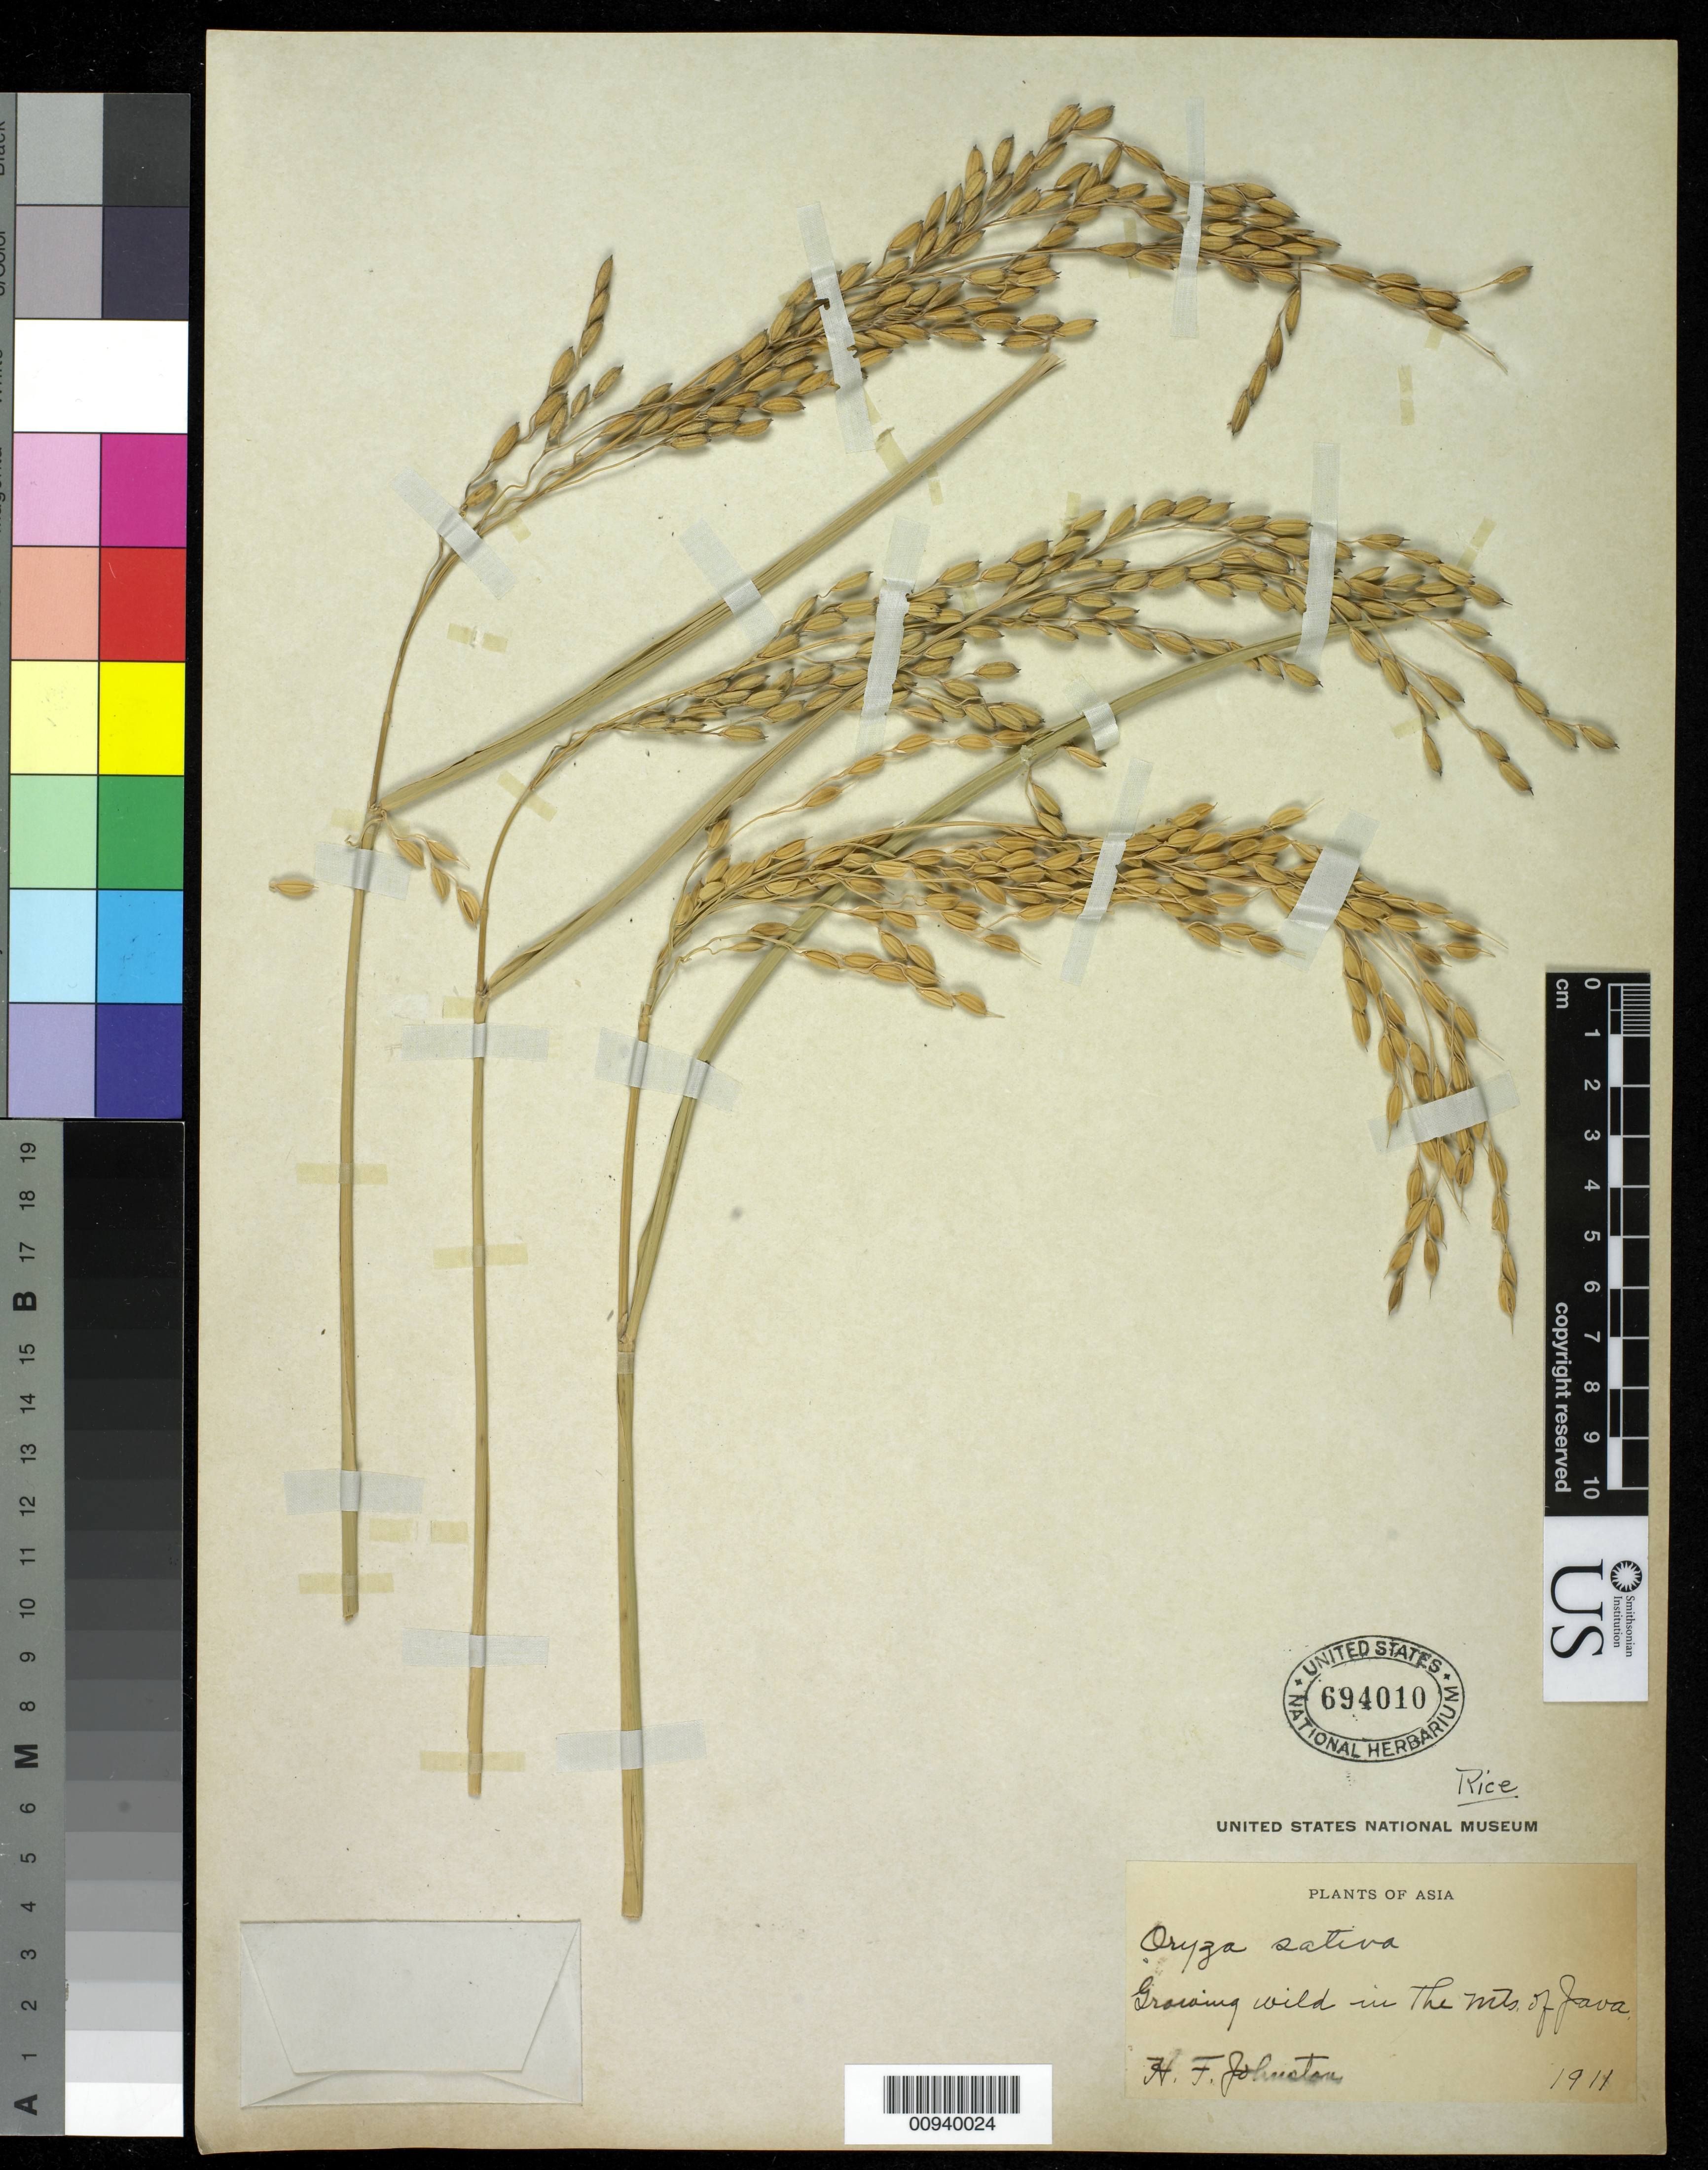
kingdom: Plantae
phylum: Tracheophyta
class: Liliopsida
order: Poales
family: Poaceae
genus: Oryza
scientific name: Oryza sativa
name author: L.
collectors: H.F. Johnson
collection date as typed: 1911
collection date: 1911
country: Indonesia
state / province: Java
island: Java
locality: Mountains of Java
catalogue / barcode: US 694010